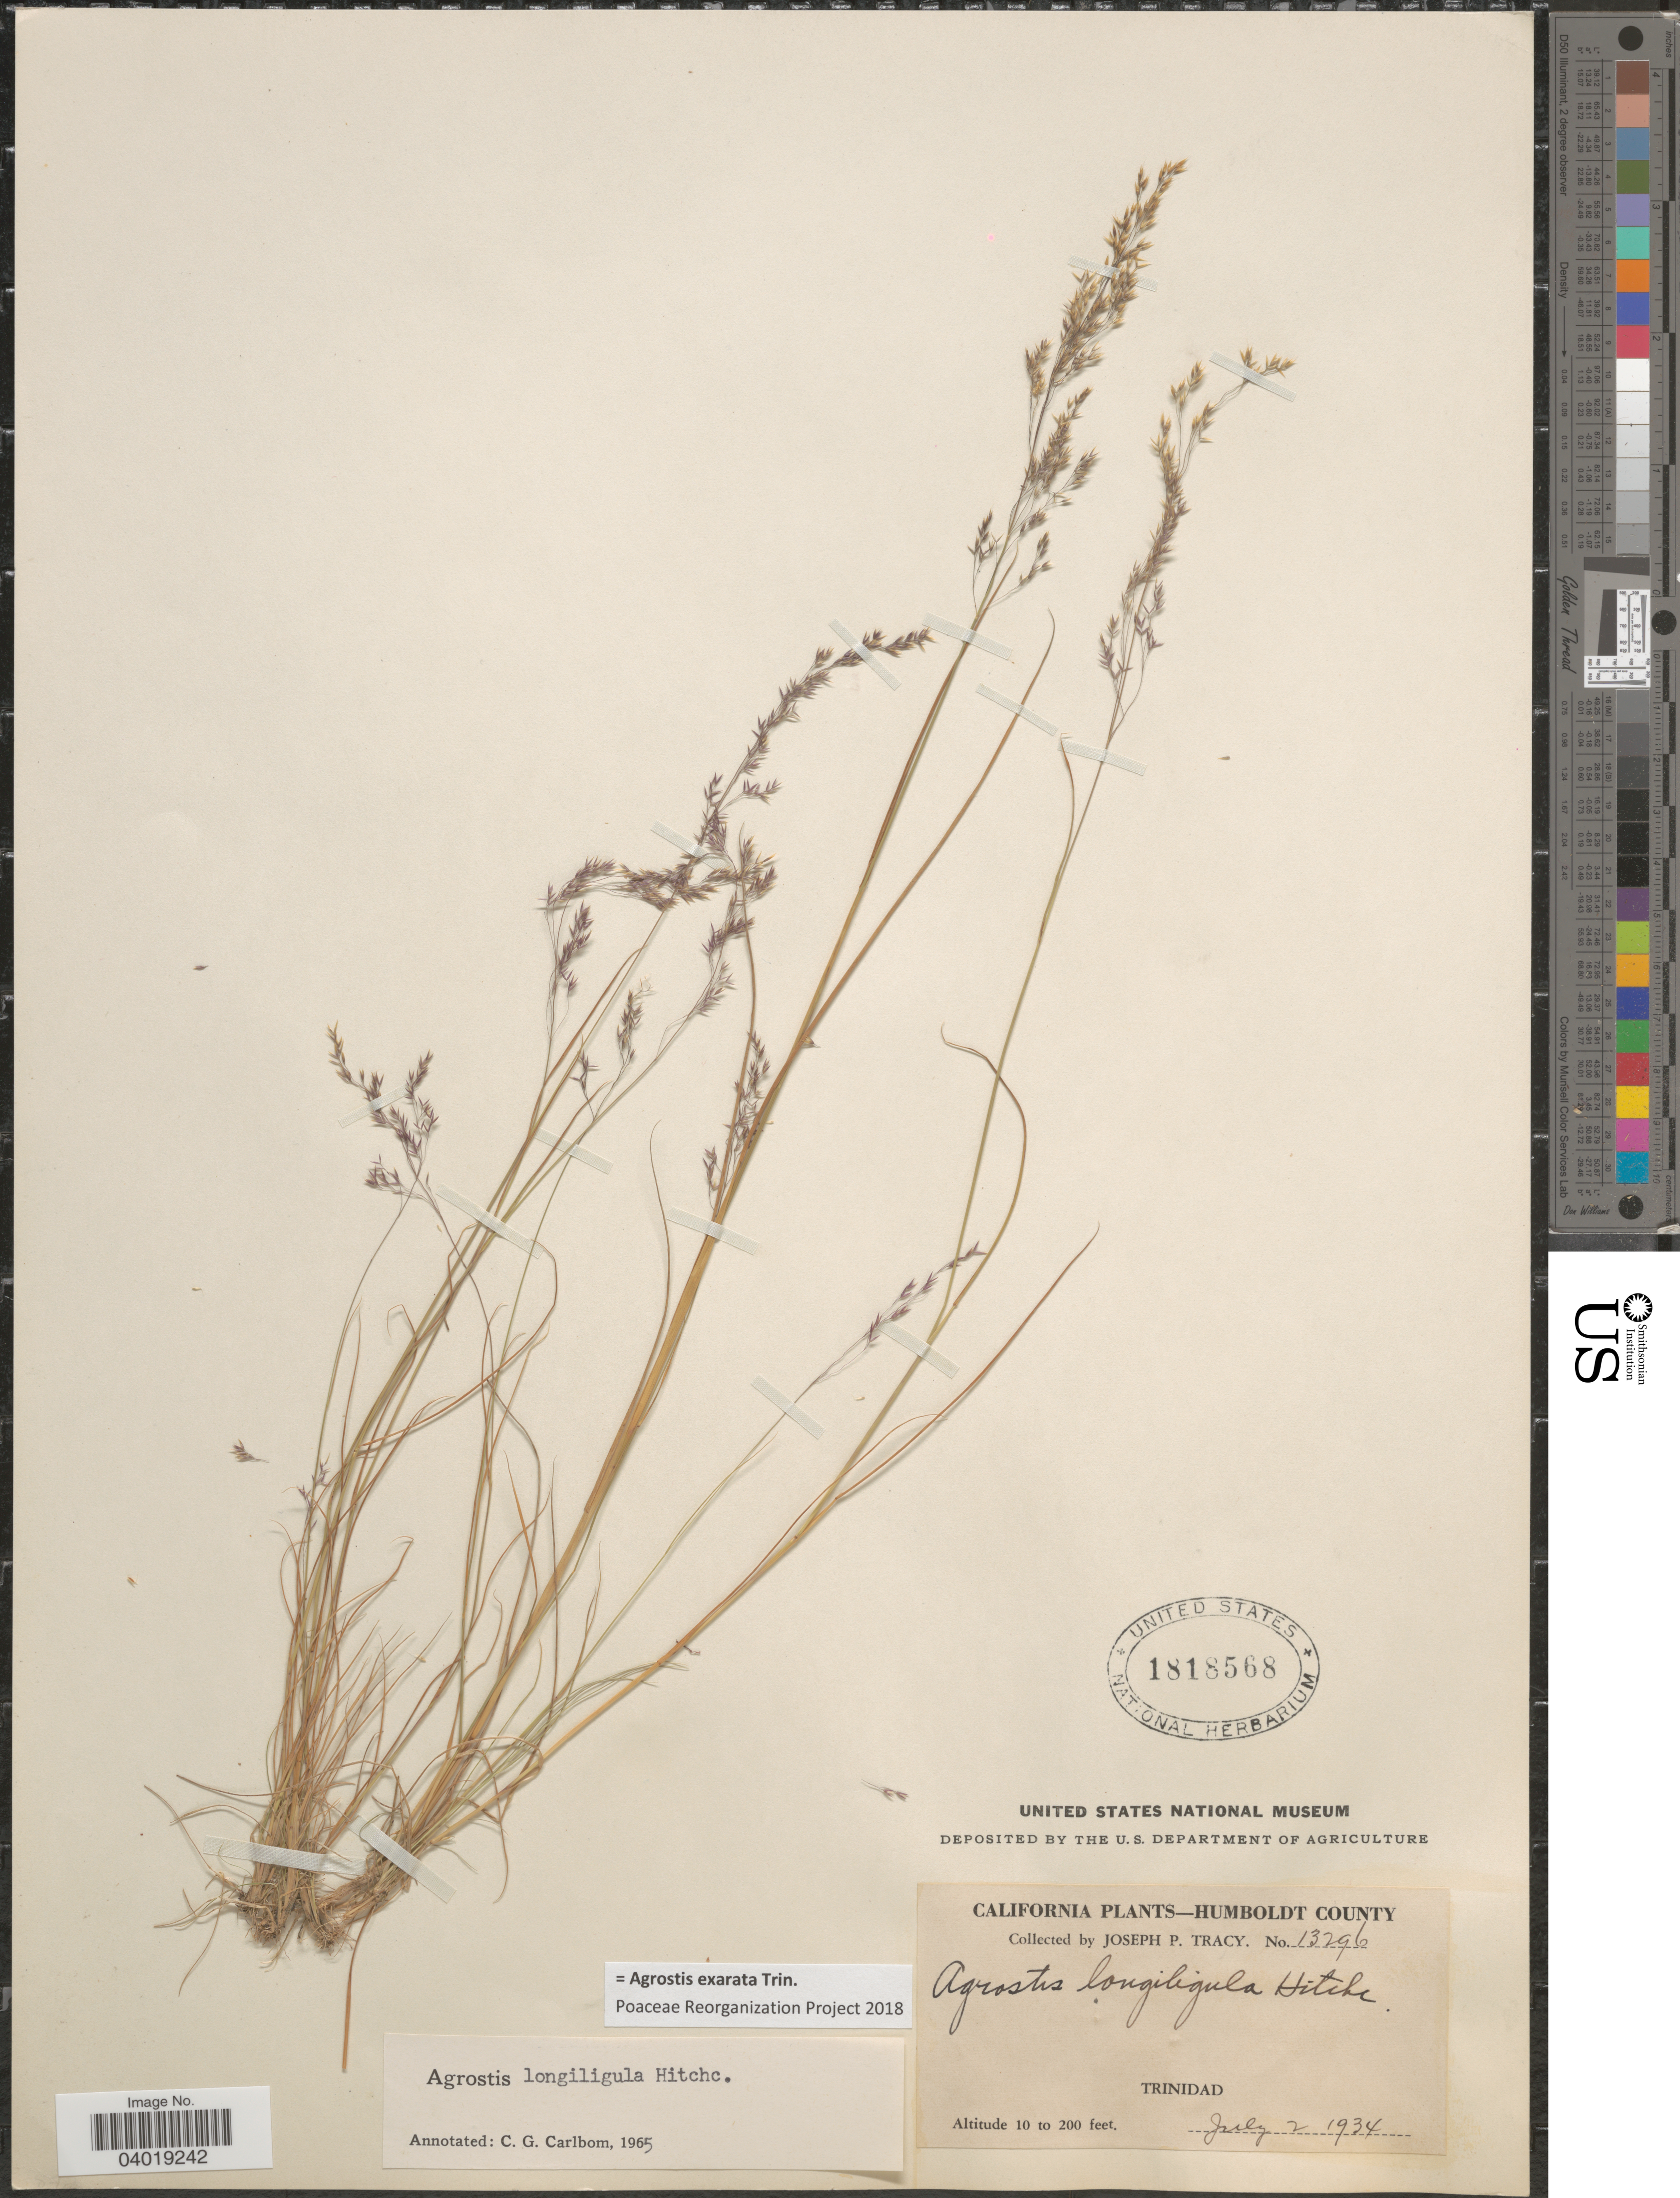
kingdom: Plantae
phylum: Tracheophyta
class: Liliopsida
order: Poales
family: Poaceae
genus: Agrostis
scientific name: Agrostis exarata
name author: Trin.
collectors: J. Tracy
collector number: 13296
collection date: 1934-07-02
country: United States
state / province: California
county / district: Humboldt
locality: Humboldt County. Trinidad.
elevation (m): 3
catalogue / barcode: US 1818568